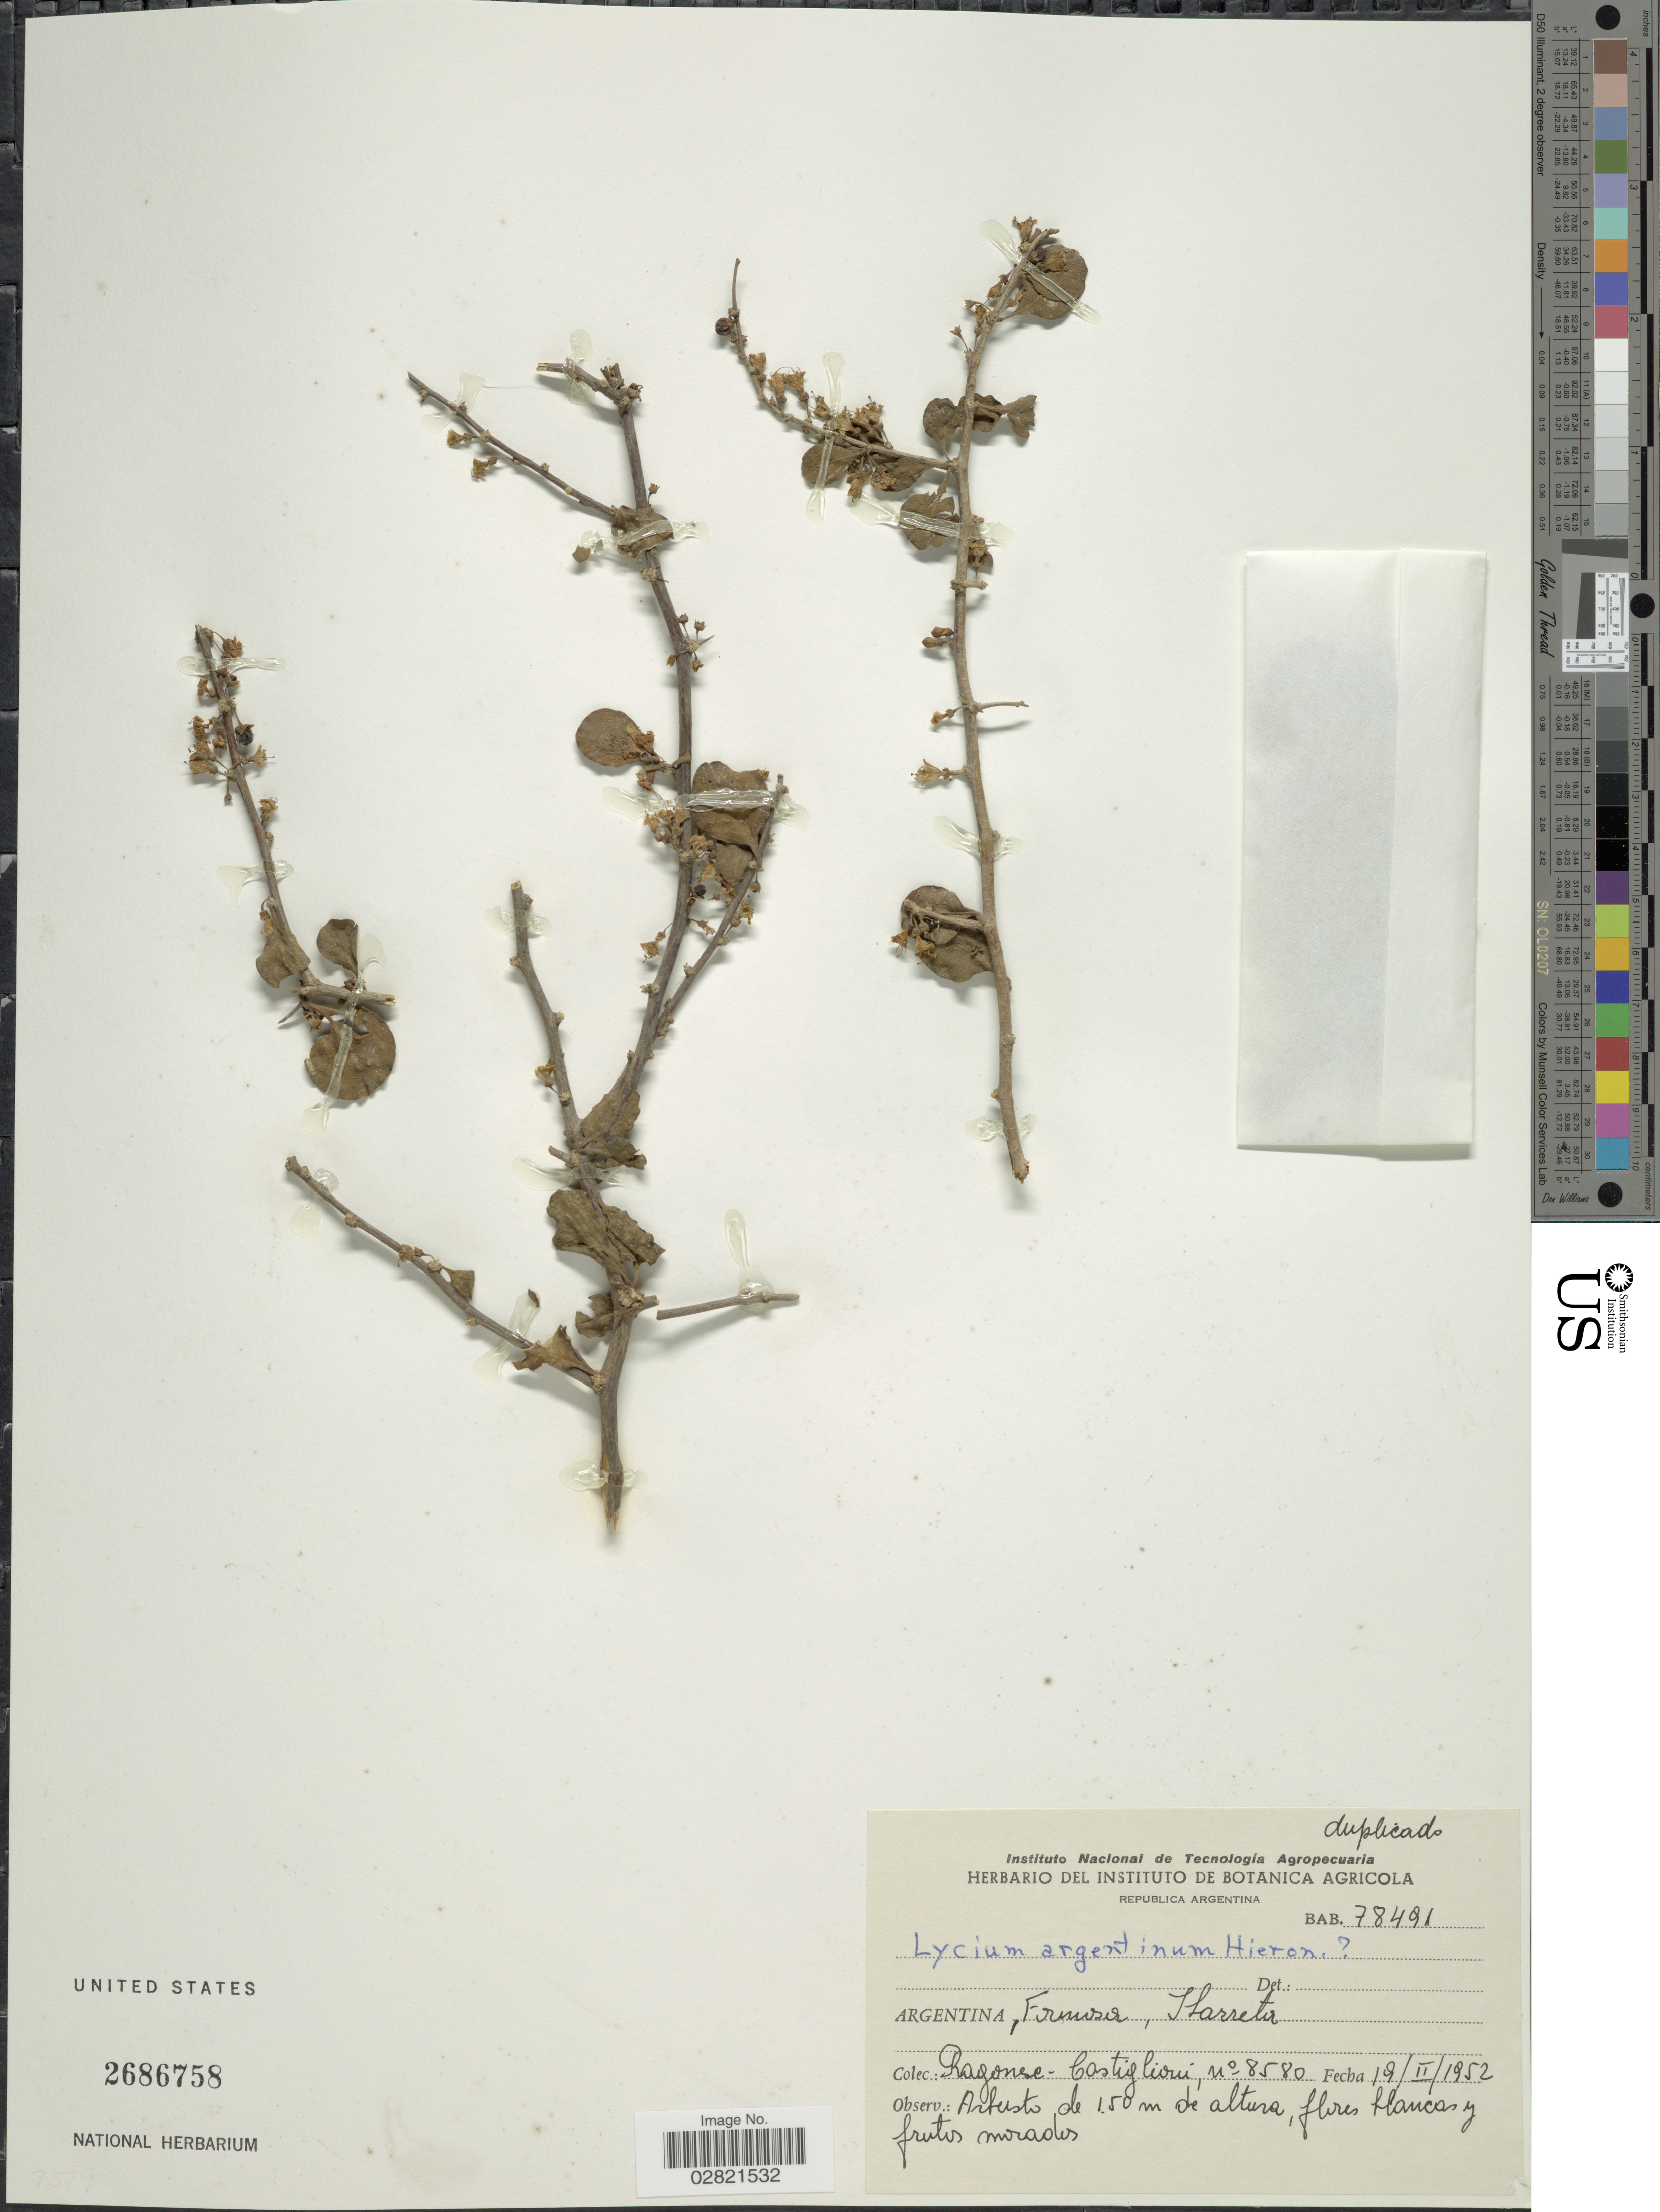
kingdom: Plantae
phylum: Tracheophyta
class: Magnoliopsida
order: Solanales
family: Solanaceae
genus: Lycium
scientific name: Lycium sp.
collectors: Ragonese, -- & Castiglioni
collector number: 8580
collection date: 1952-02-19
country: Argentina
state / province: Formosa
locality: Formosa, Slarretir.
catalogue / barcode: US 2686758